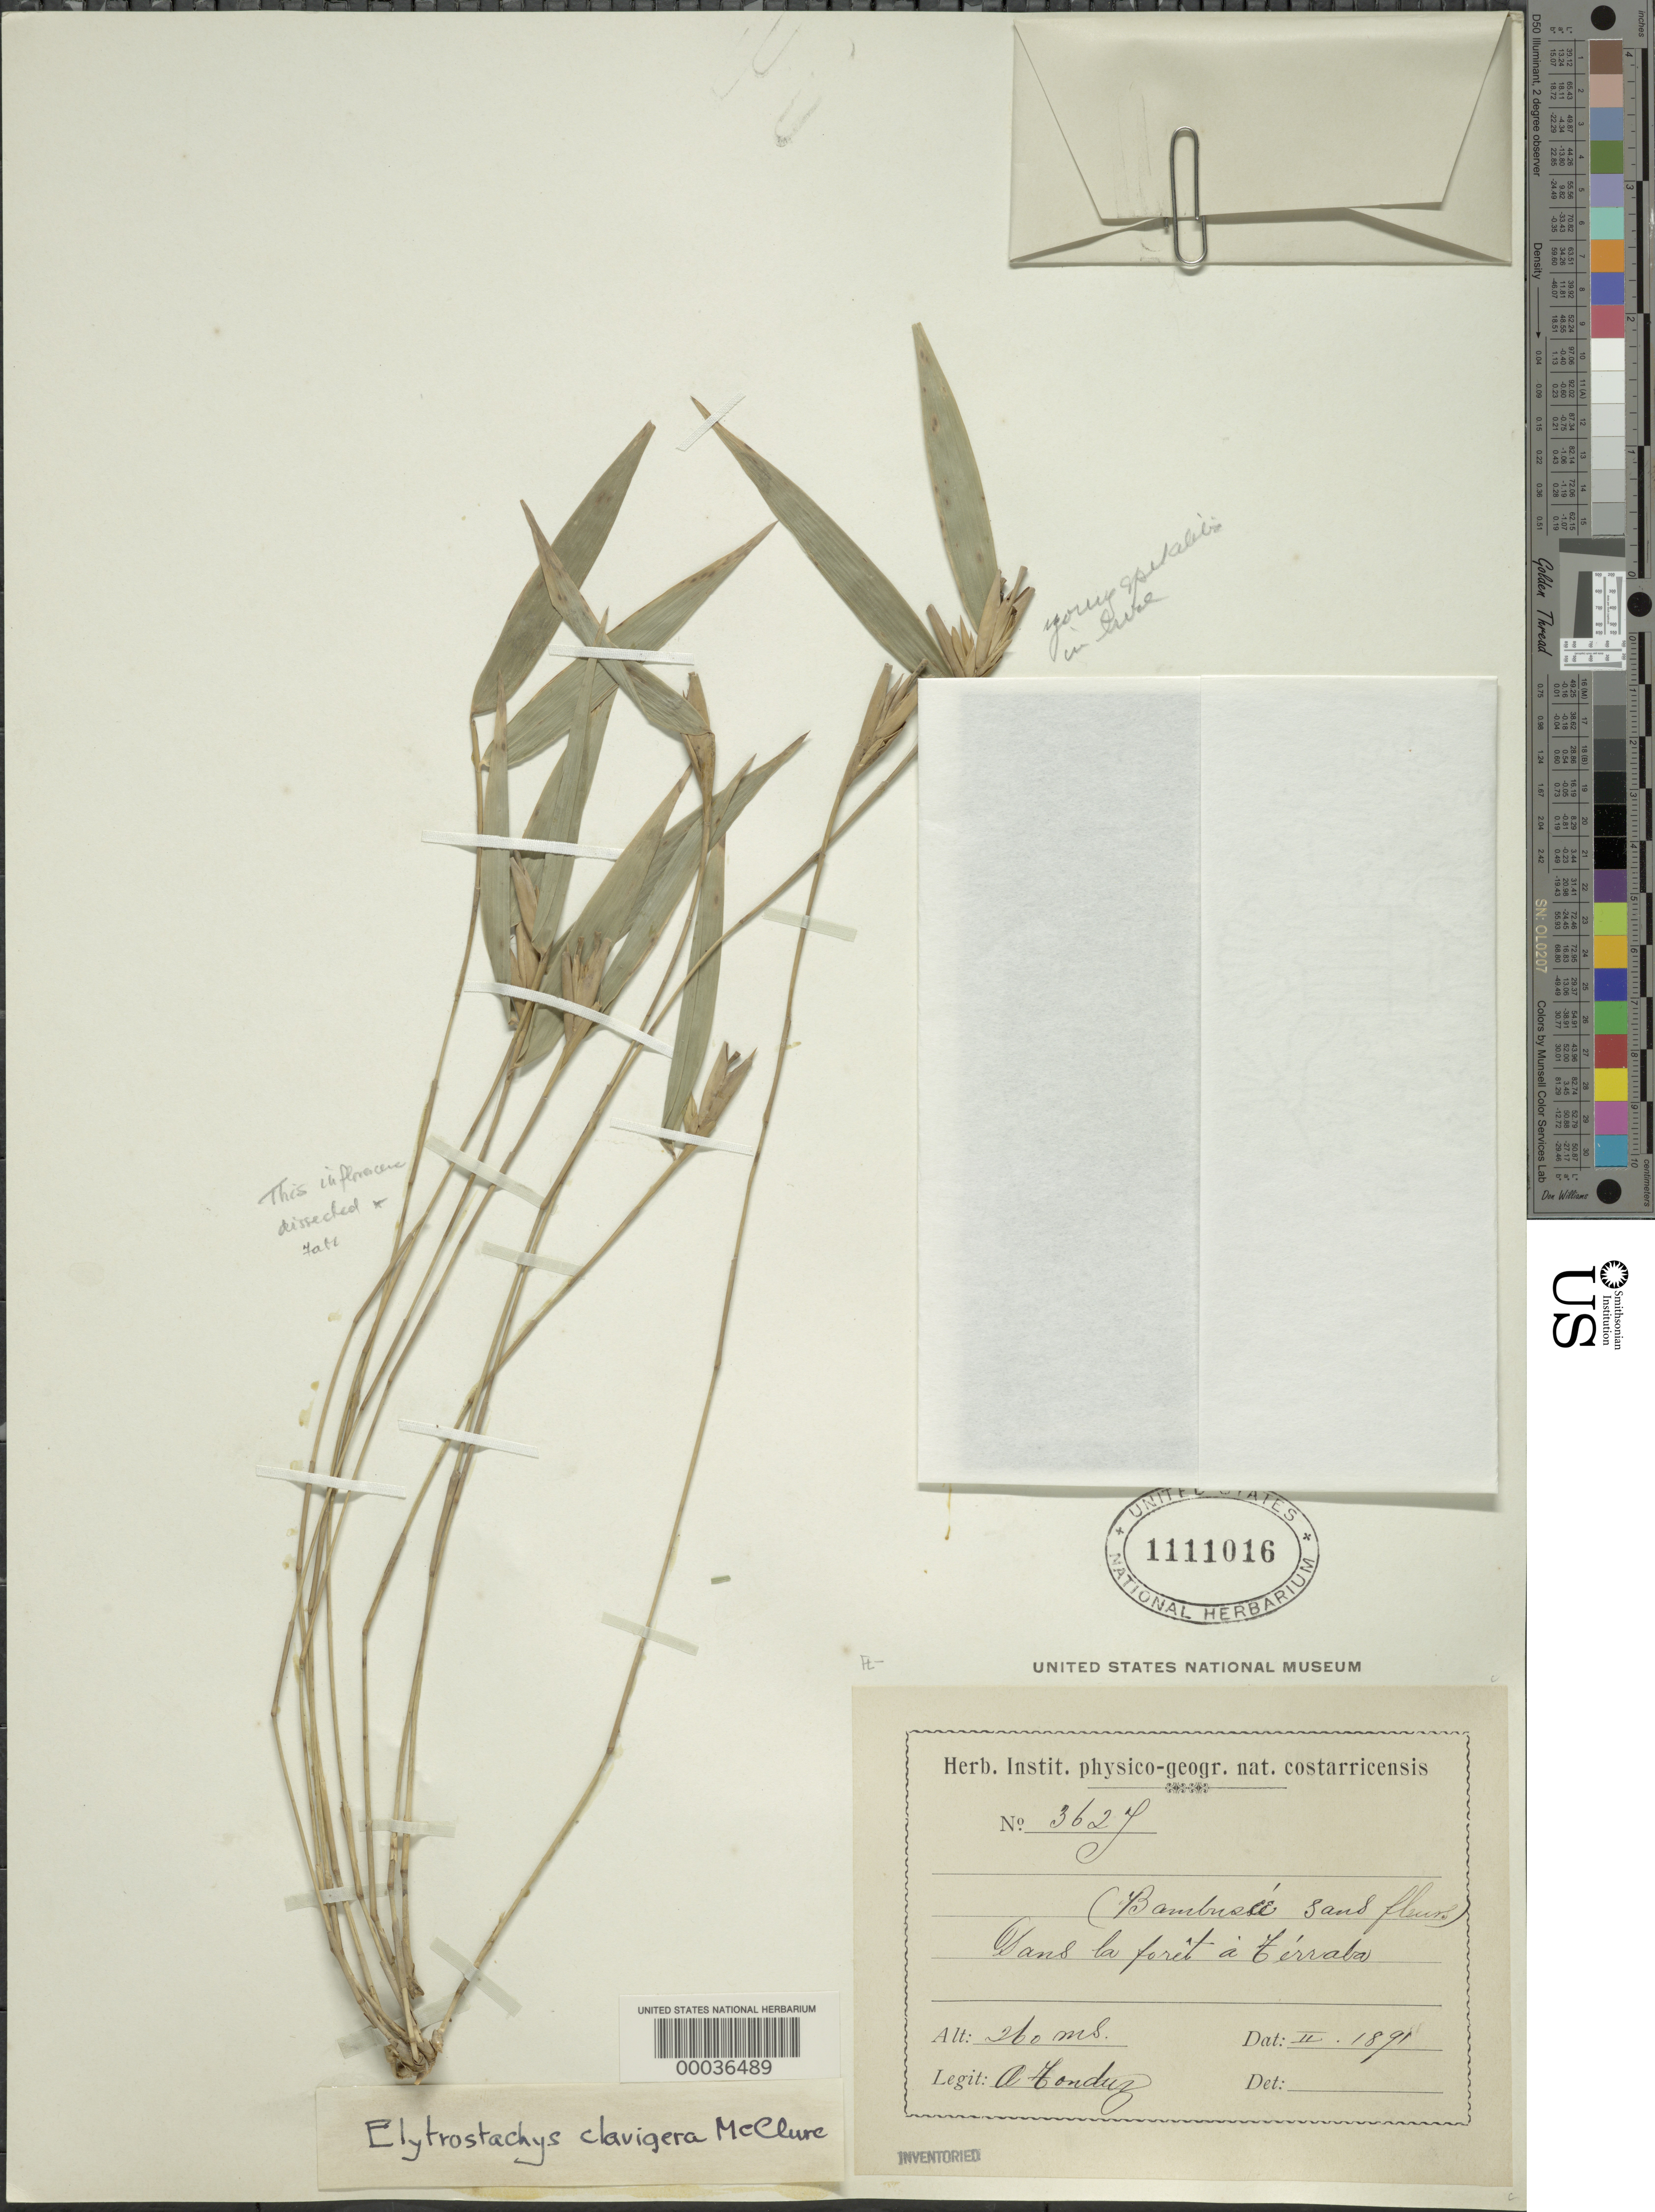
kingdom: Plantae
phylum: Tracheophyta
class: Liliopsida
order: Poales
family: Poaceae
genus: Elytrostachys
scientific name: Elytrostachys clavigera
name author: McClure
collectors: A. Tonduz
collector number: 3624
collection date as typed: Feb 1891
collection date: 1891-02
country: Costa Rica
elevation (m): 260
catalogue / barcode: US 1111016